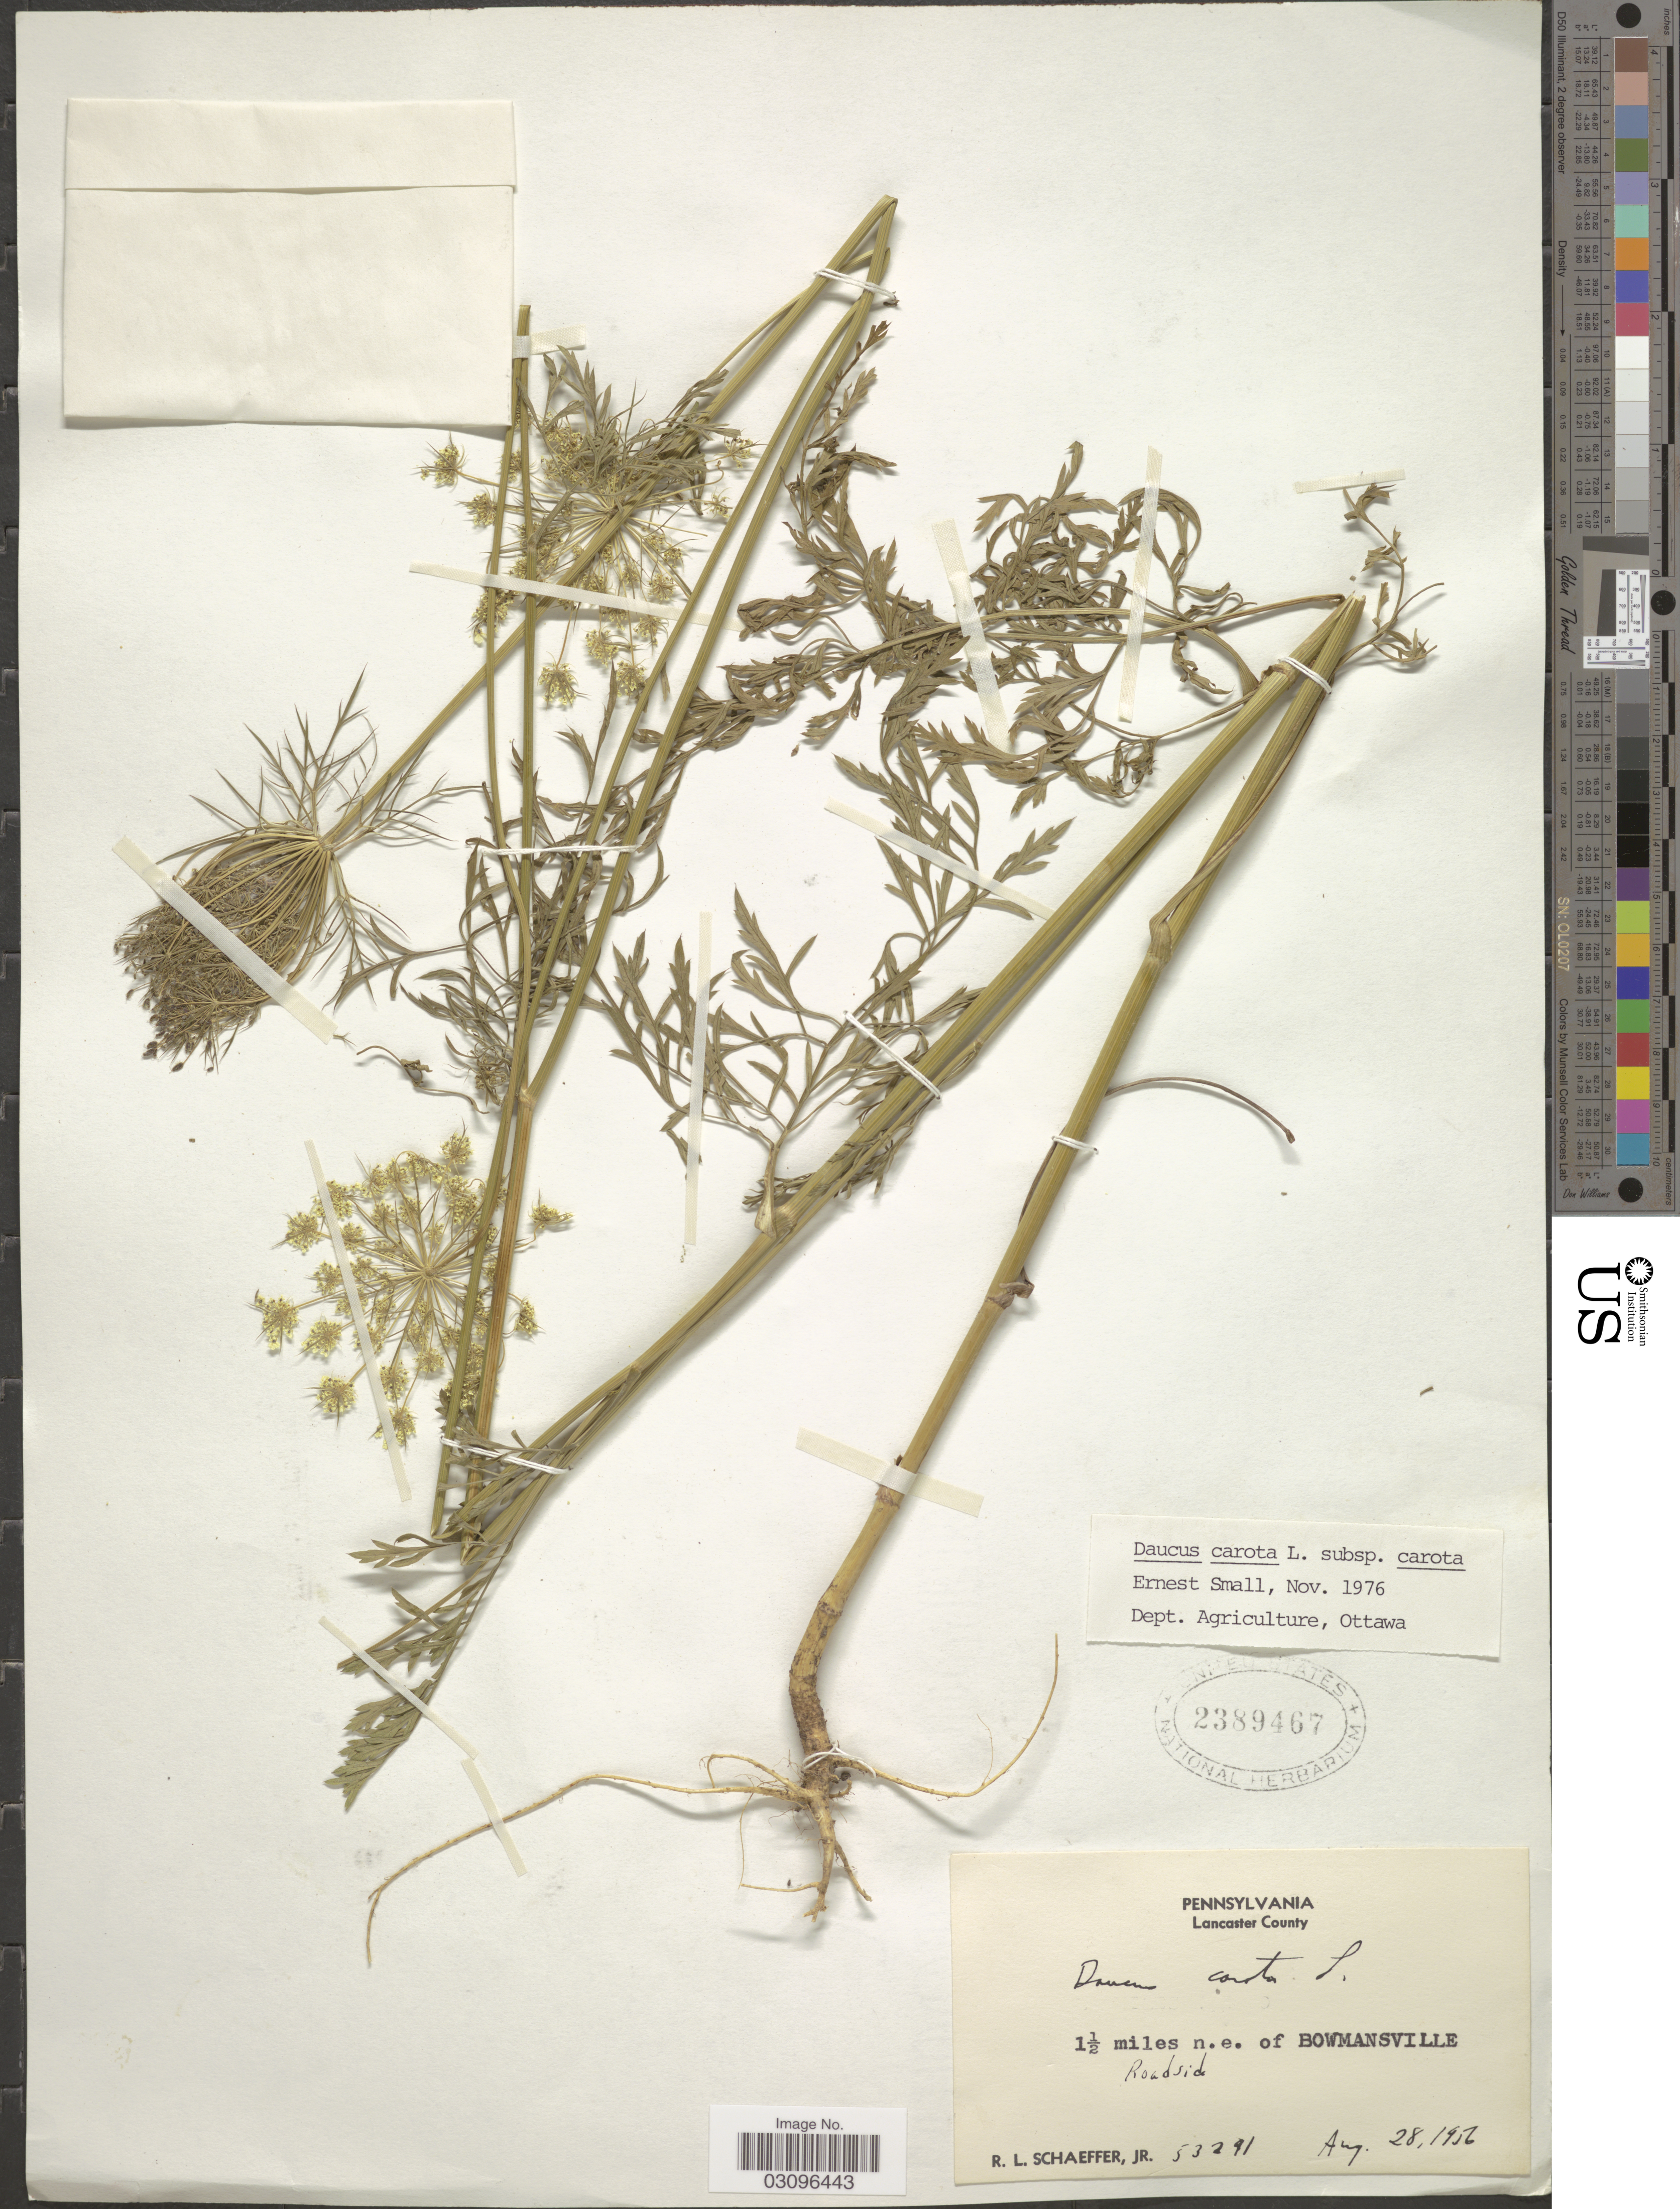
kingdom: Plantae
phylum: Tracheophyta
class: Magnoliopsida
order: Apiales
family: Apiaceae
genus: Daucus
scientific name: Daucus carota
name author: L.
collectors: R. L. Schaeffer Jr.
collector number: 53291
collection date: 1956-08-28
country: United States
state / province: Pennsylvania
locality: Lancaster County. 1½ miles n.e. of Bowmansville.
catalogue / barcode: US 2389467